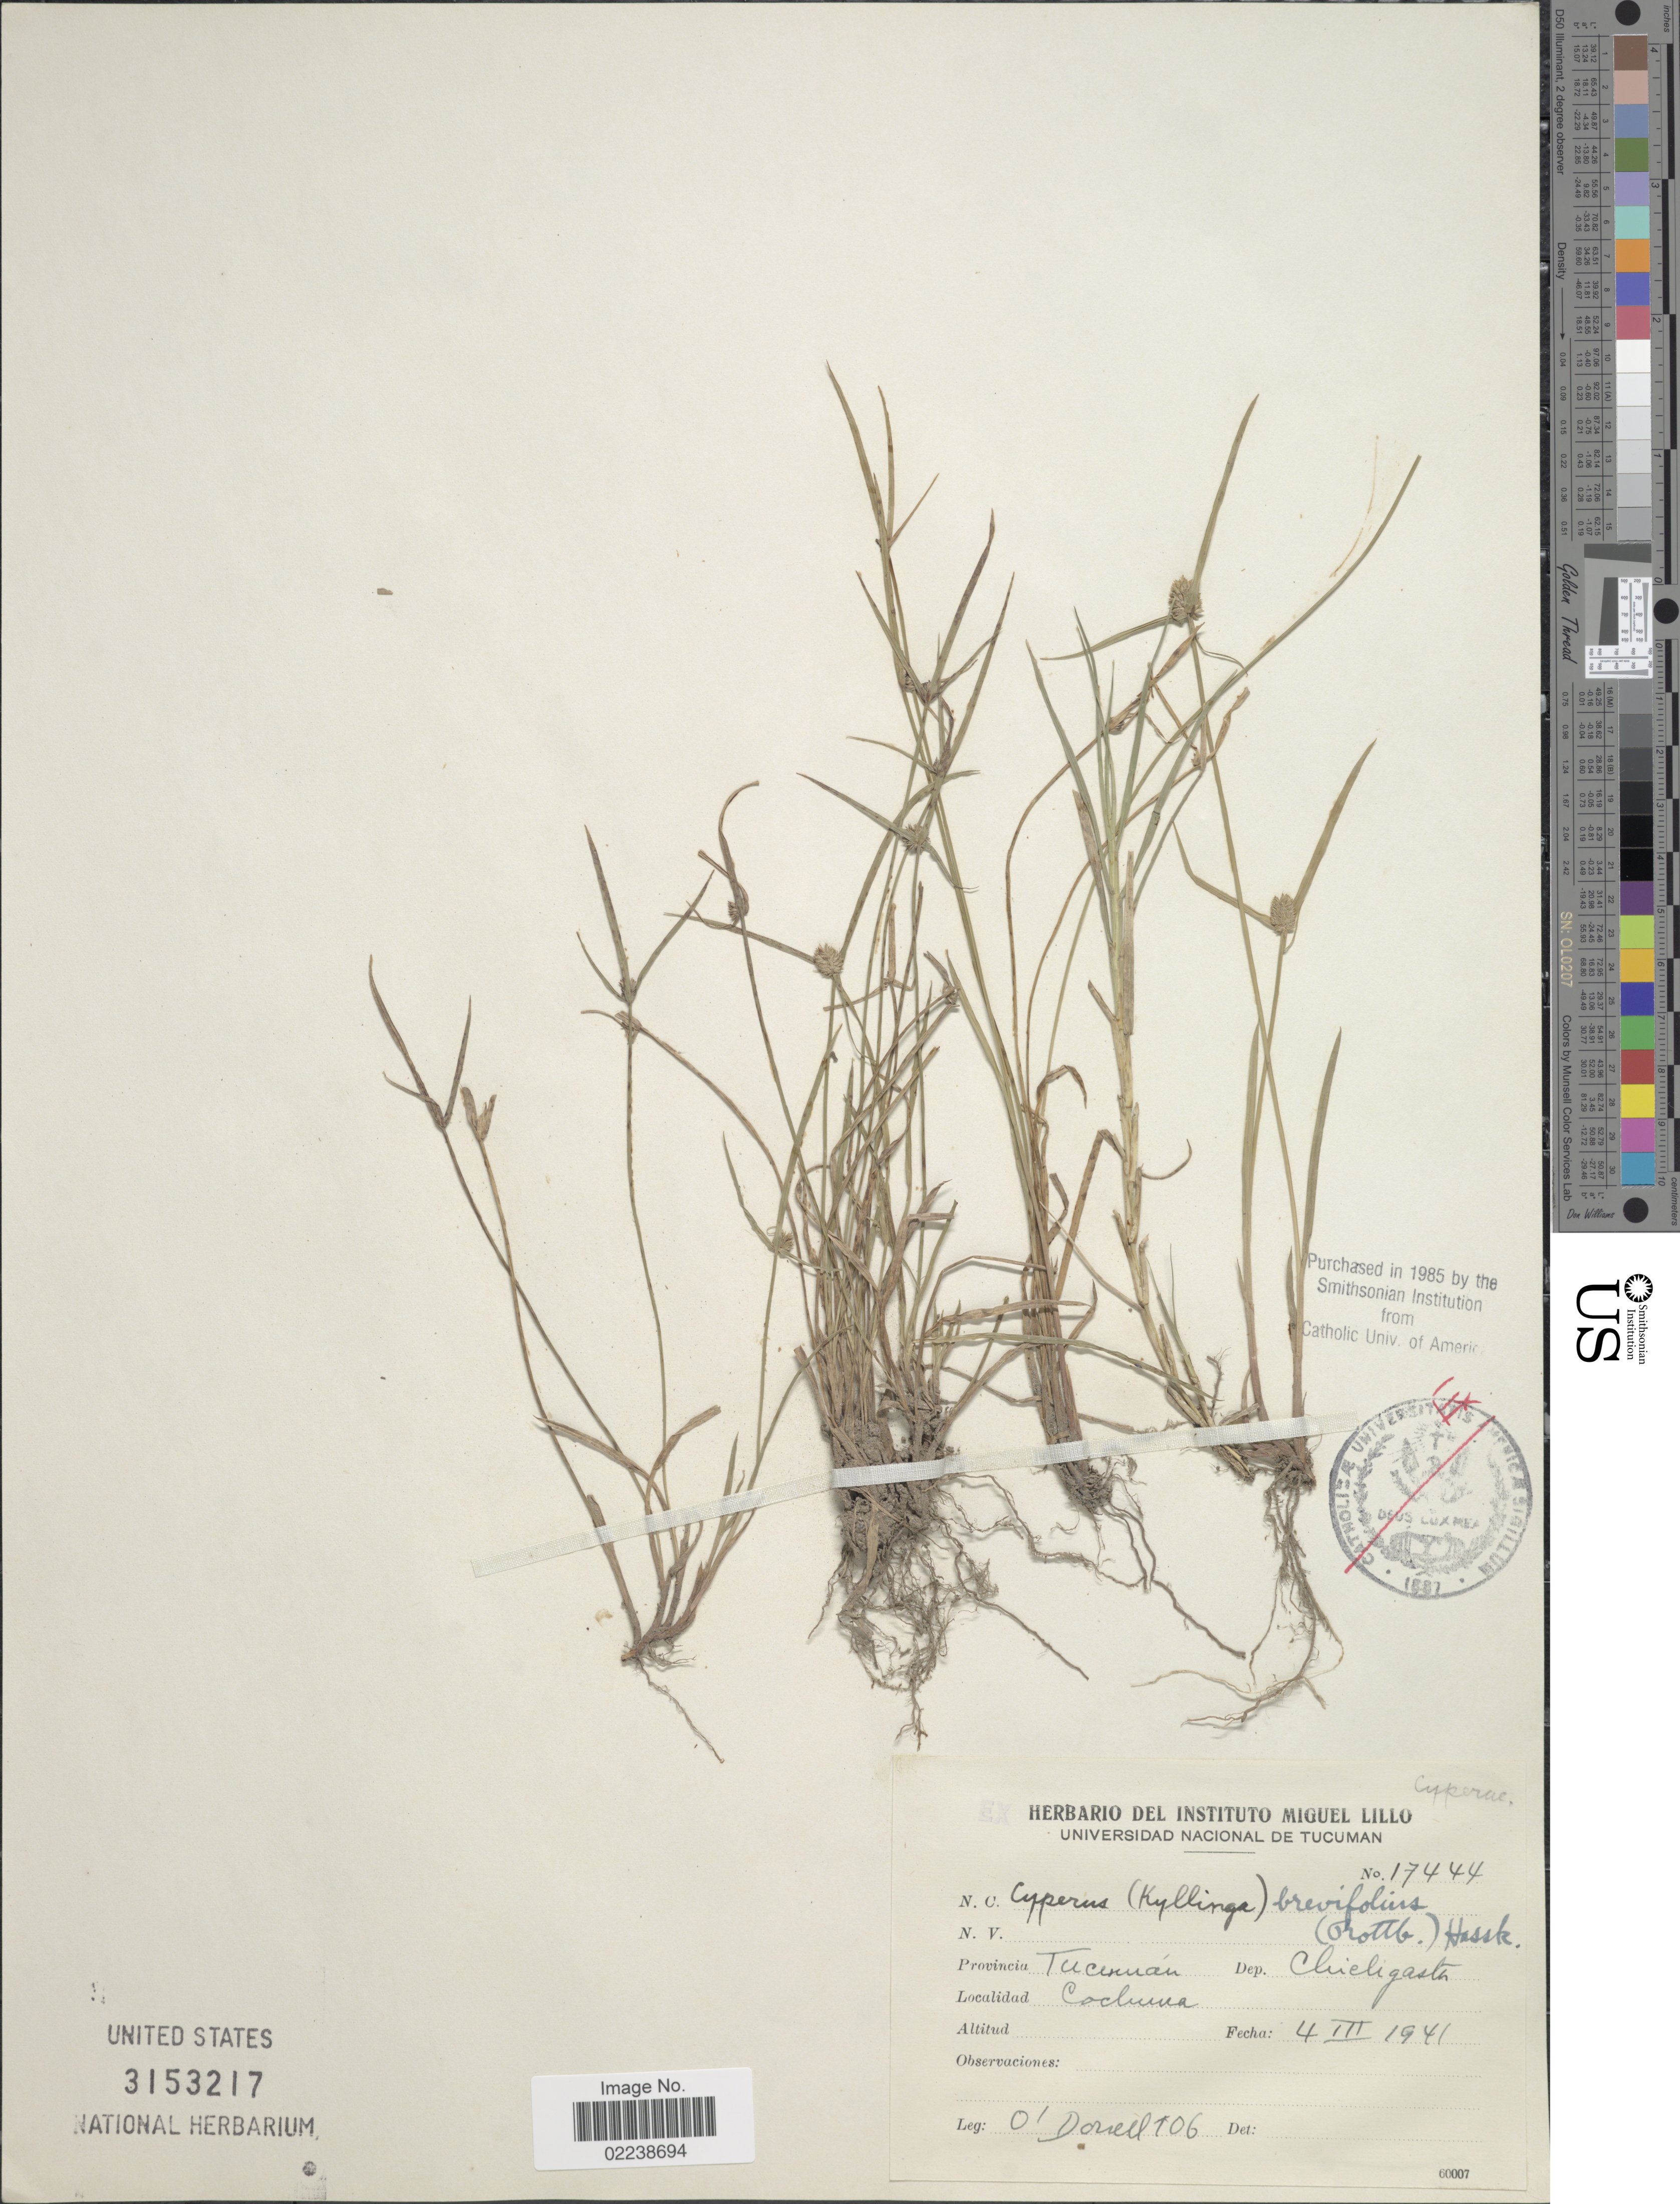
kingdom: Plantae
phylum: Tracheophyta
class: Liliopsida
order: Poales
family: Cyperaceae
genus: Cyperus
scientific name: Cyperus brevifolius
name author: (Rottb.) Hassk.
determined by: Strong, M. T., (US), Smithsonian Institution - National Museum of Natural History (UNITED STATES)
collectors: -- O'Donell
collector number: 106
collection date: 1941-03-04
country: Argentina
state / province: Tucuman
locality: Dep. Chicligata, Cochina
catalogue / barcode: US 3153217